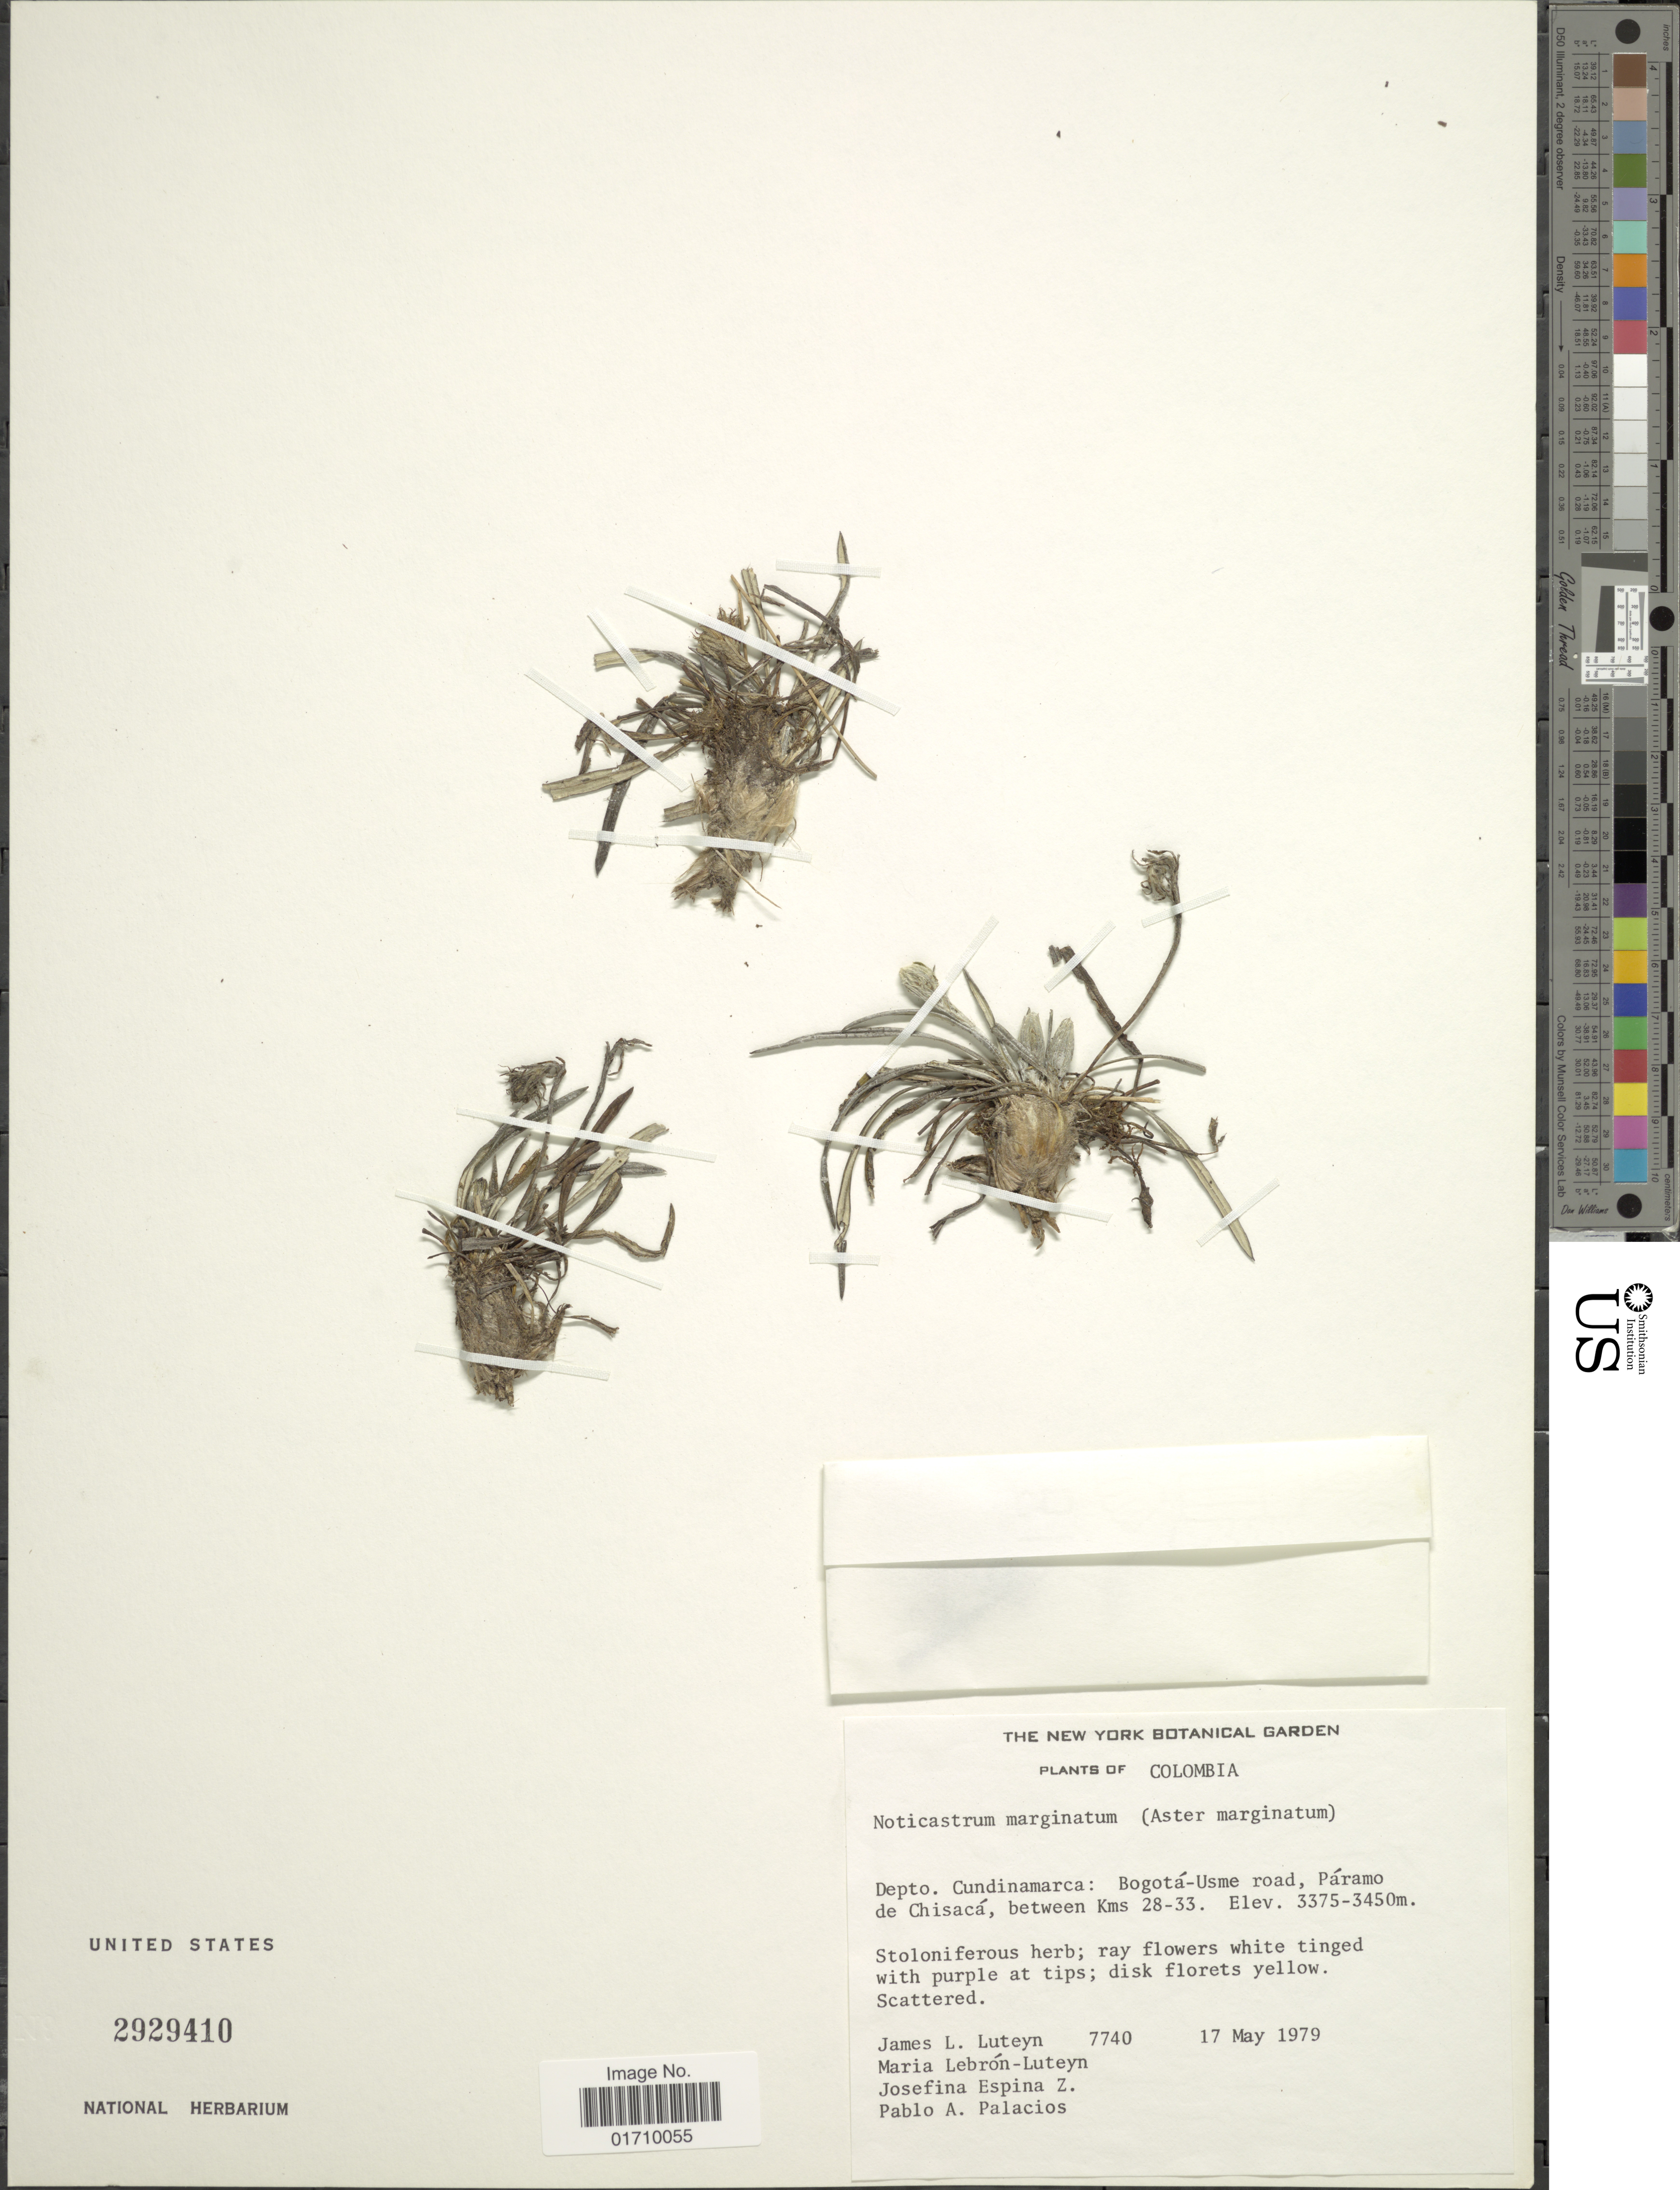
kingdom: Plantae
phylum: Tracheophyta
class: Magnoliopsida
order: Asterales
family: Asteraceae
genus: Noticastrum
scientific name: Noticastrum marginatum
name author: (Kunth) Cuatrec.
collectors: J. L. Luteyn, M. L. Lebrón-Luteyn, J. Espina Z. & P. Palacios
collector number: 7740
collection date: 1979-05-17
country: Colombia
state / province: Cundinamarca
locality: Bogota-Usme road, Paramo de Chisaca, between kms 28-33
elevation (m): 3375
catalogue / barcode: US 2929410